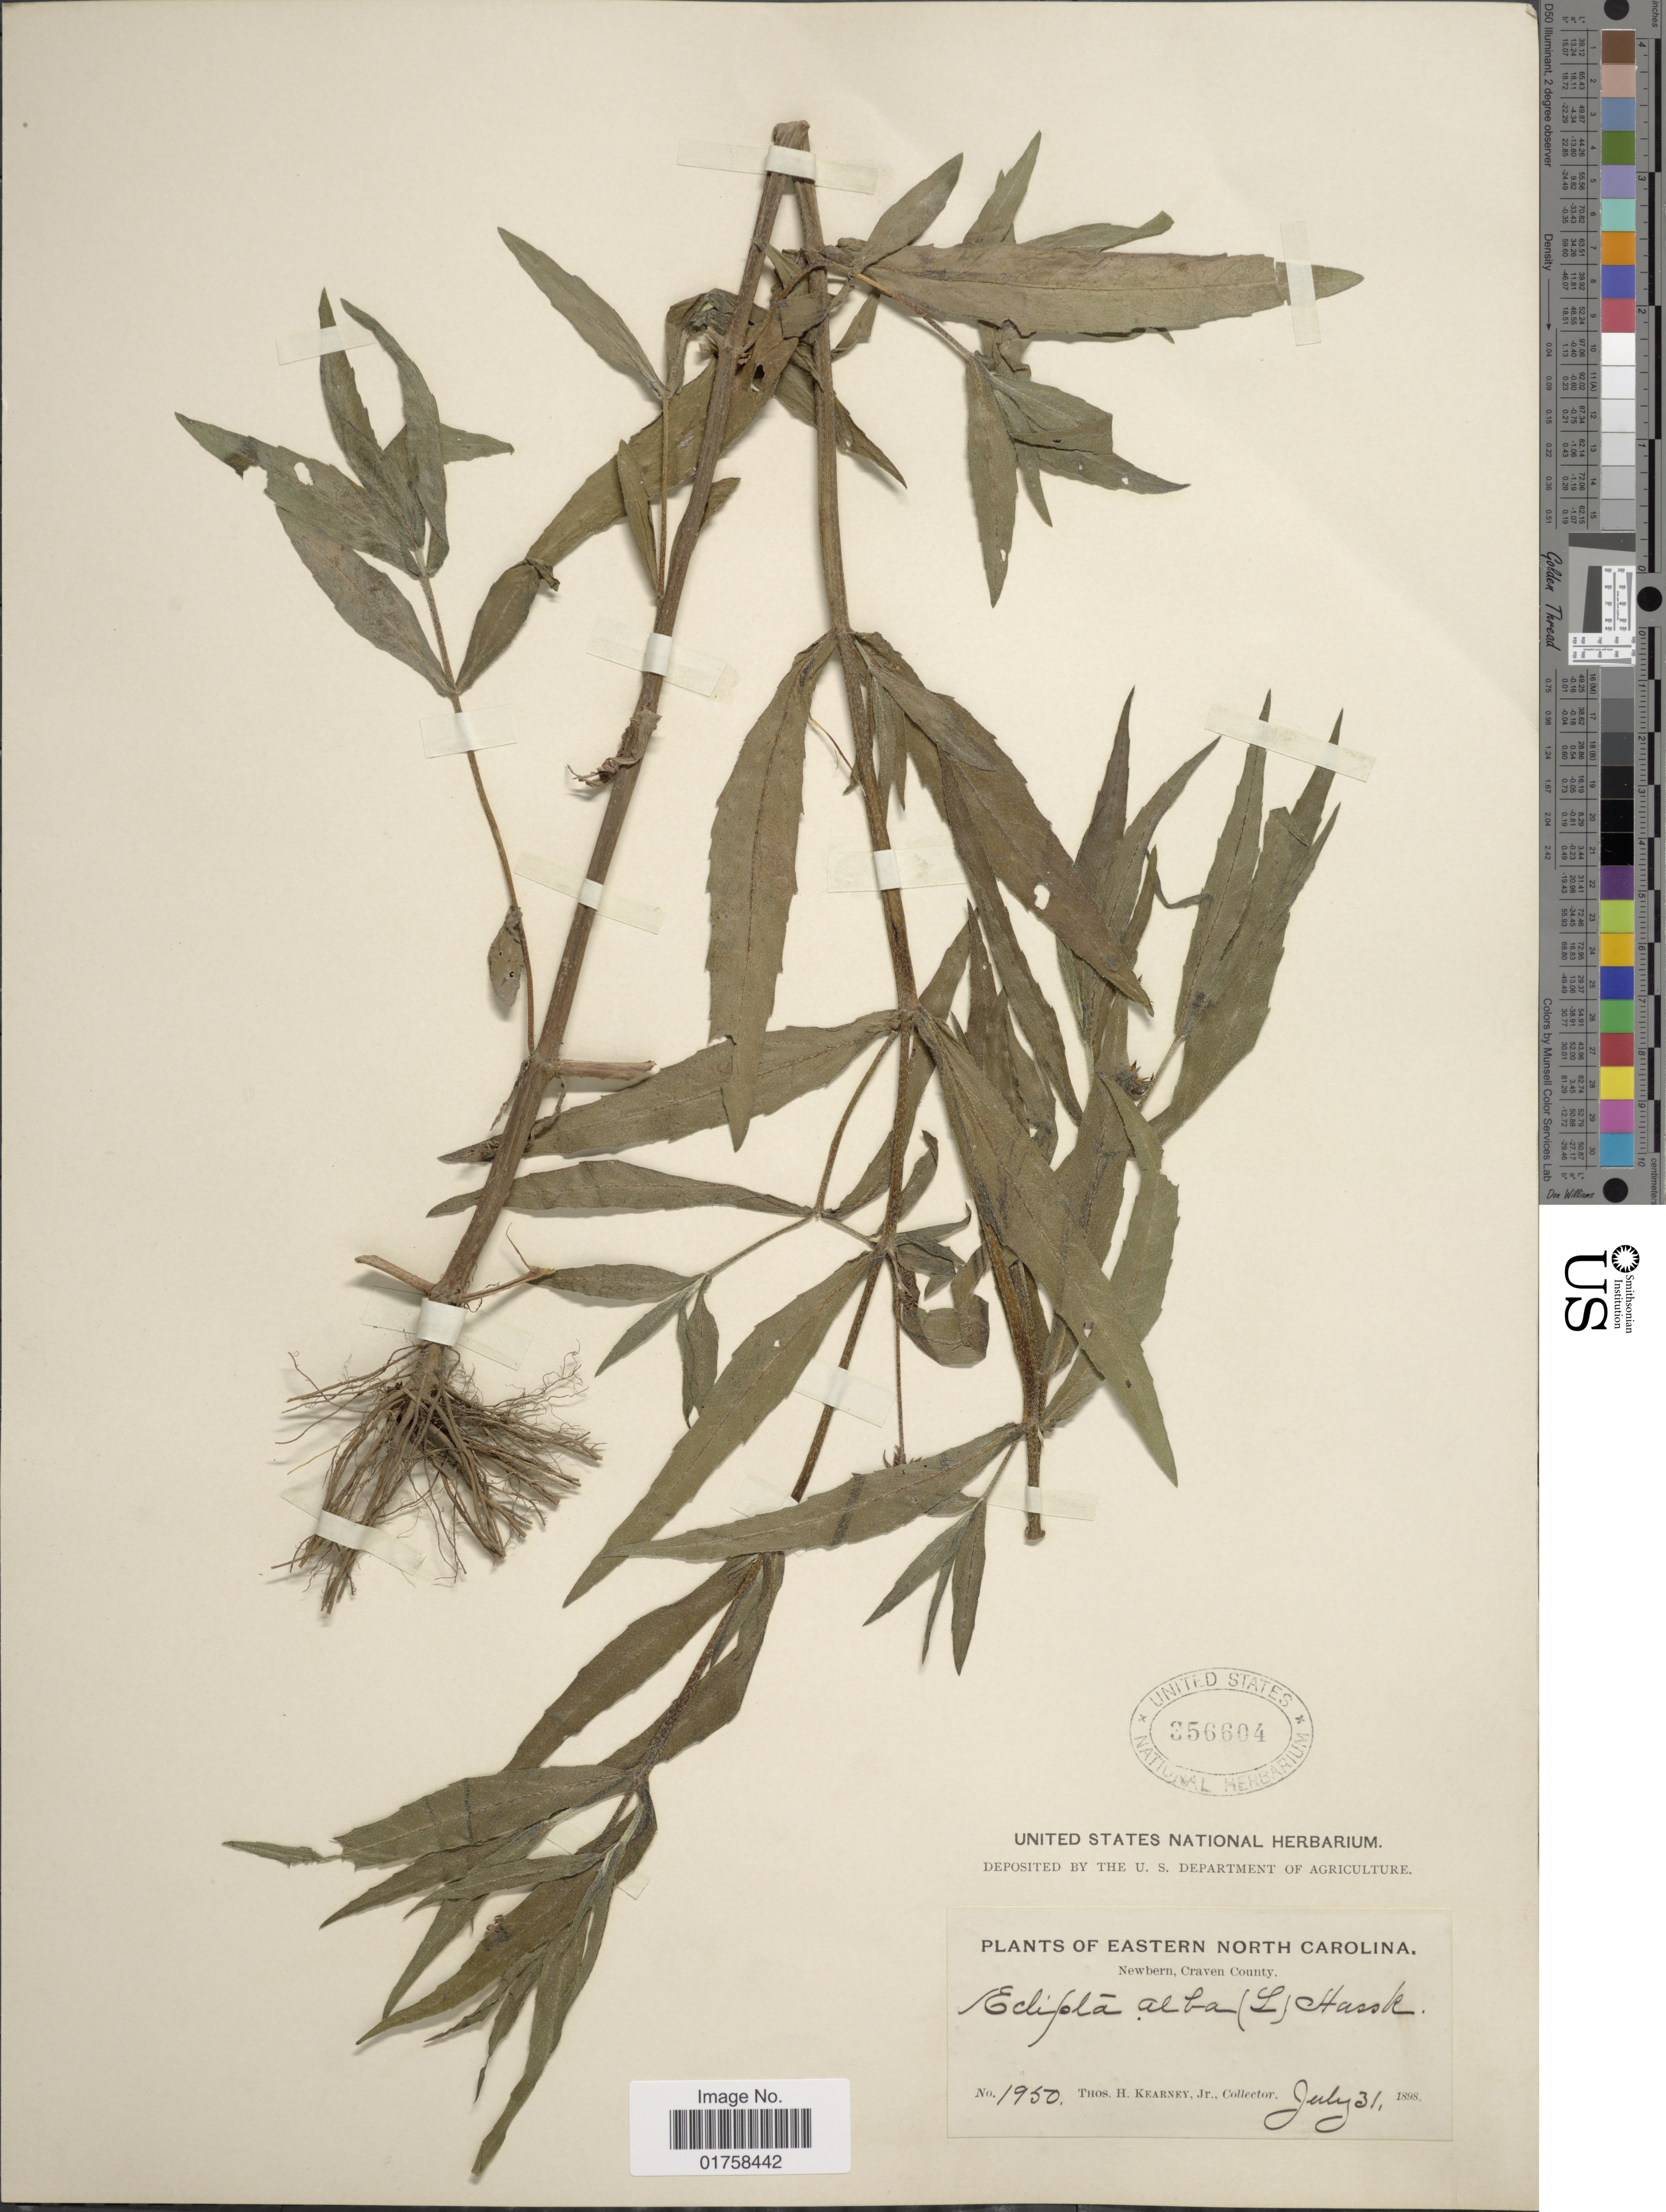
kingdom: Plantae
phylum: Tracheophyta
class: Magnoliopsida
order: Asterales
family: Asteraceae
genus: Eclipta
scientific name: Eclipta alba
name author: (L.) Hassk.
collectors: T. H. Kearney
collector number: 1950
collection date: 1898-07-31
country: United States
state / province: North Carolina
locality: Eastern North Carolina. Newbern, Craven County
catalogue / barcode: US 356604